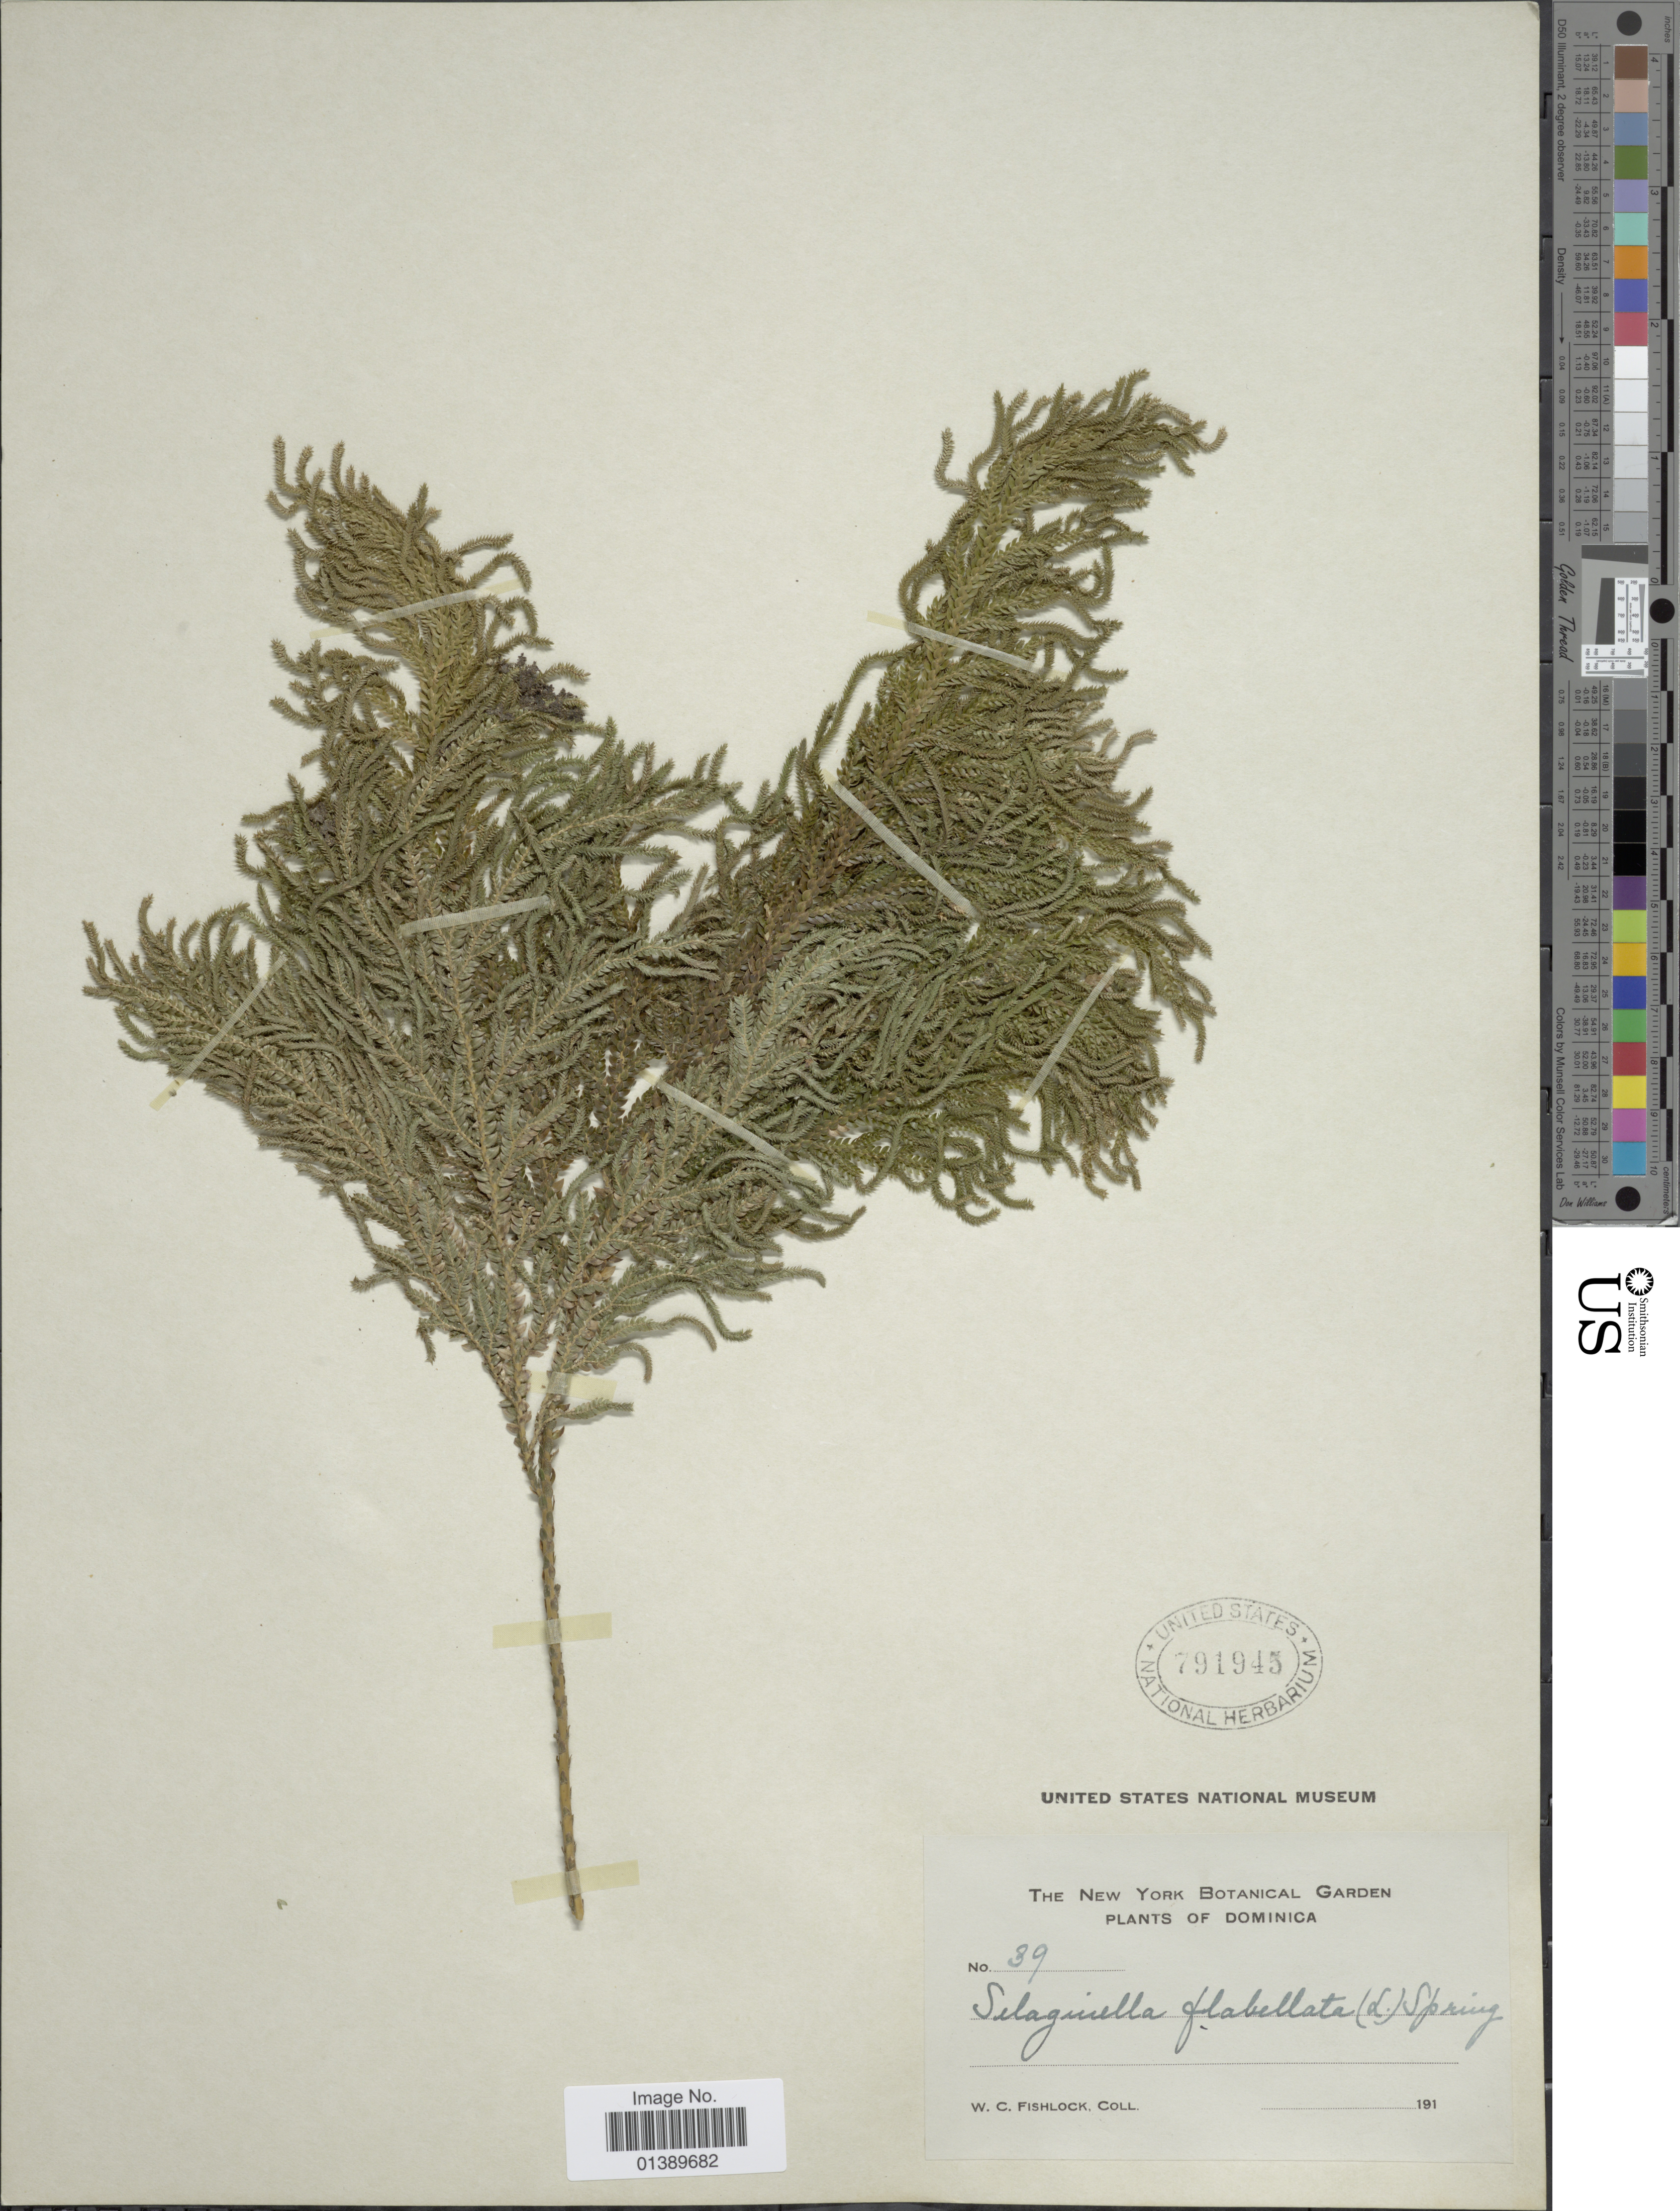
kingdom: Plantae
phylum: Tracheophyta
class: Lycopodiopsida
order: Selaginellales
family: Selaginellaceae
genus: Selaginella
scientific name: Selaginella flabellata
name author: L.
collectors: W. Fishlock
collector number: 39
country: Dominica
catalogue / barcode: US 791945